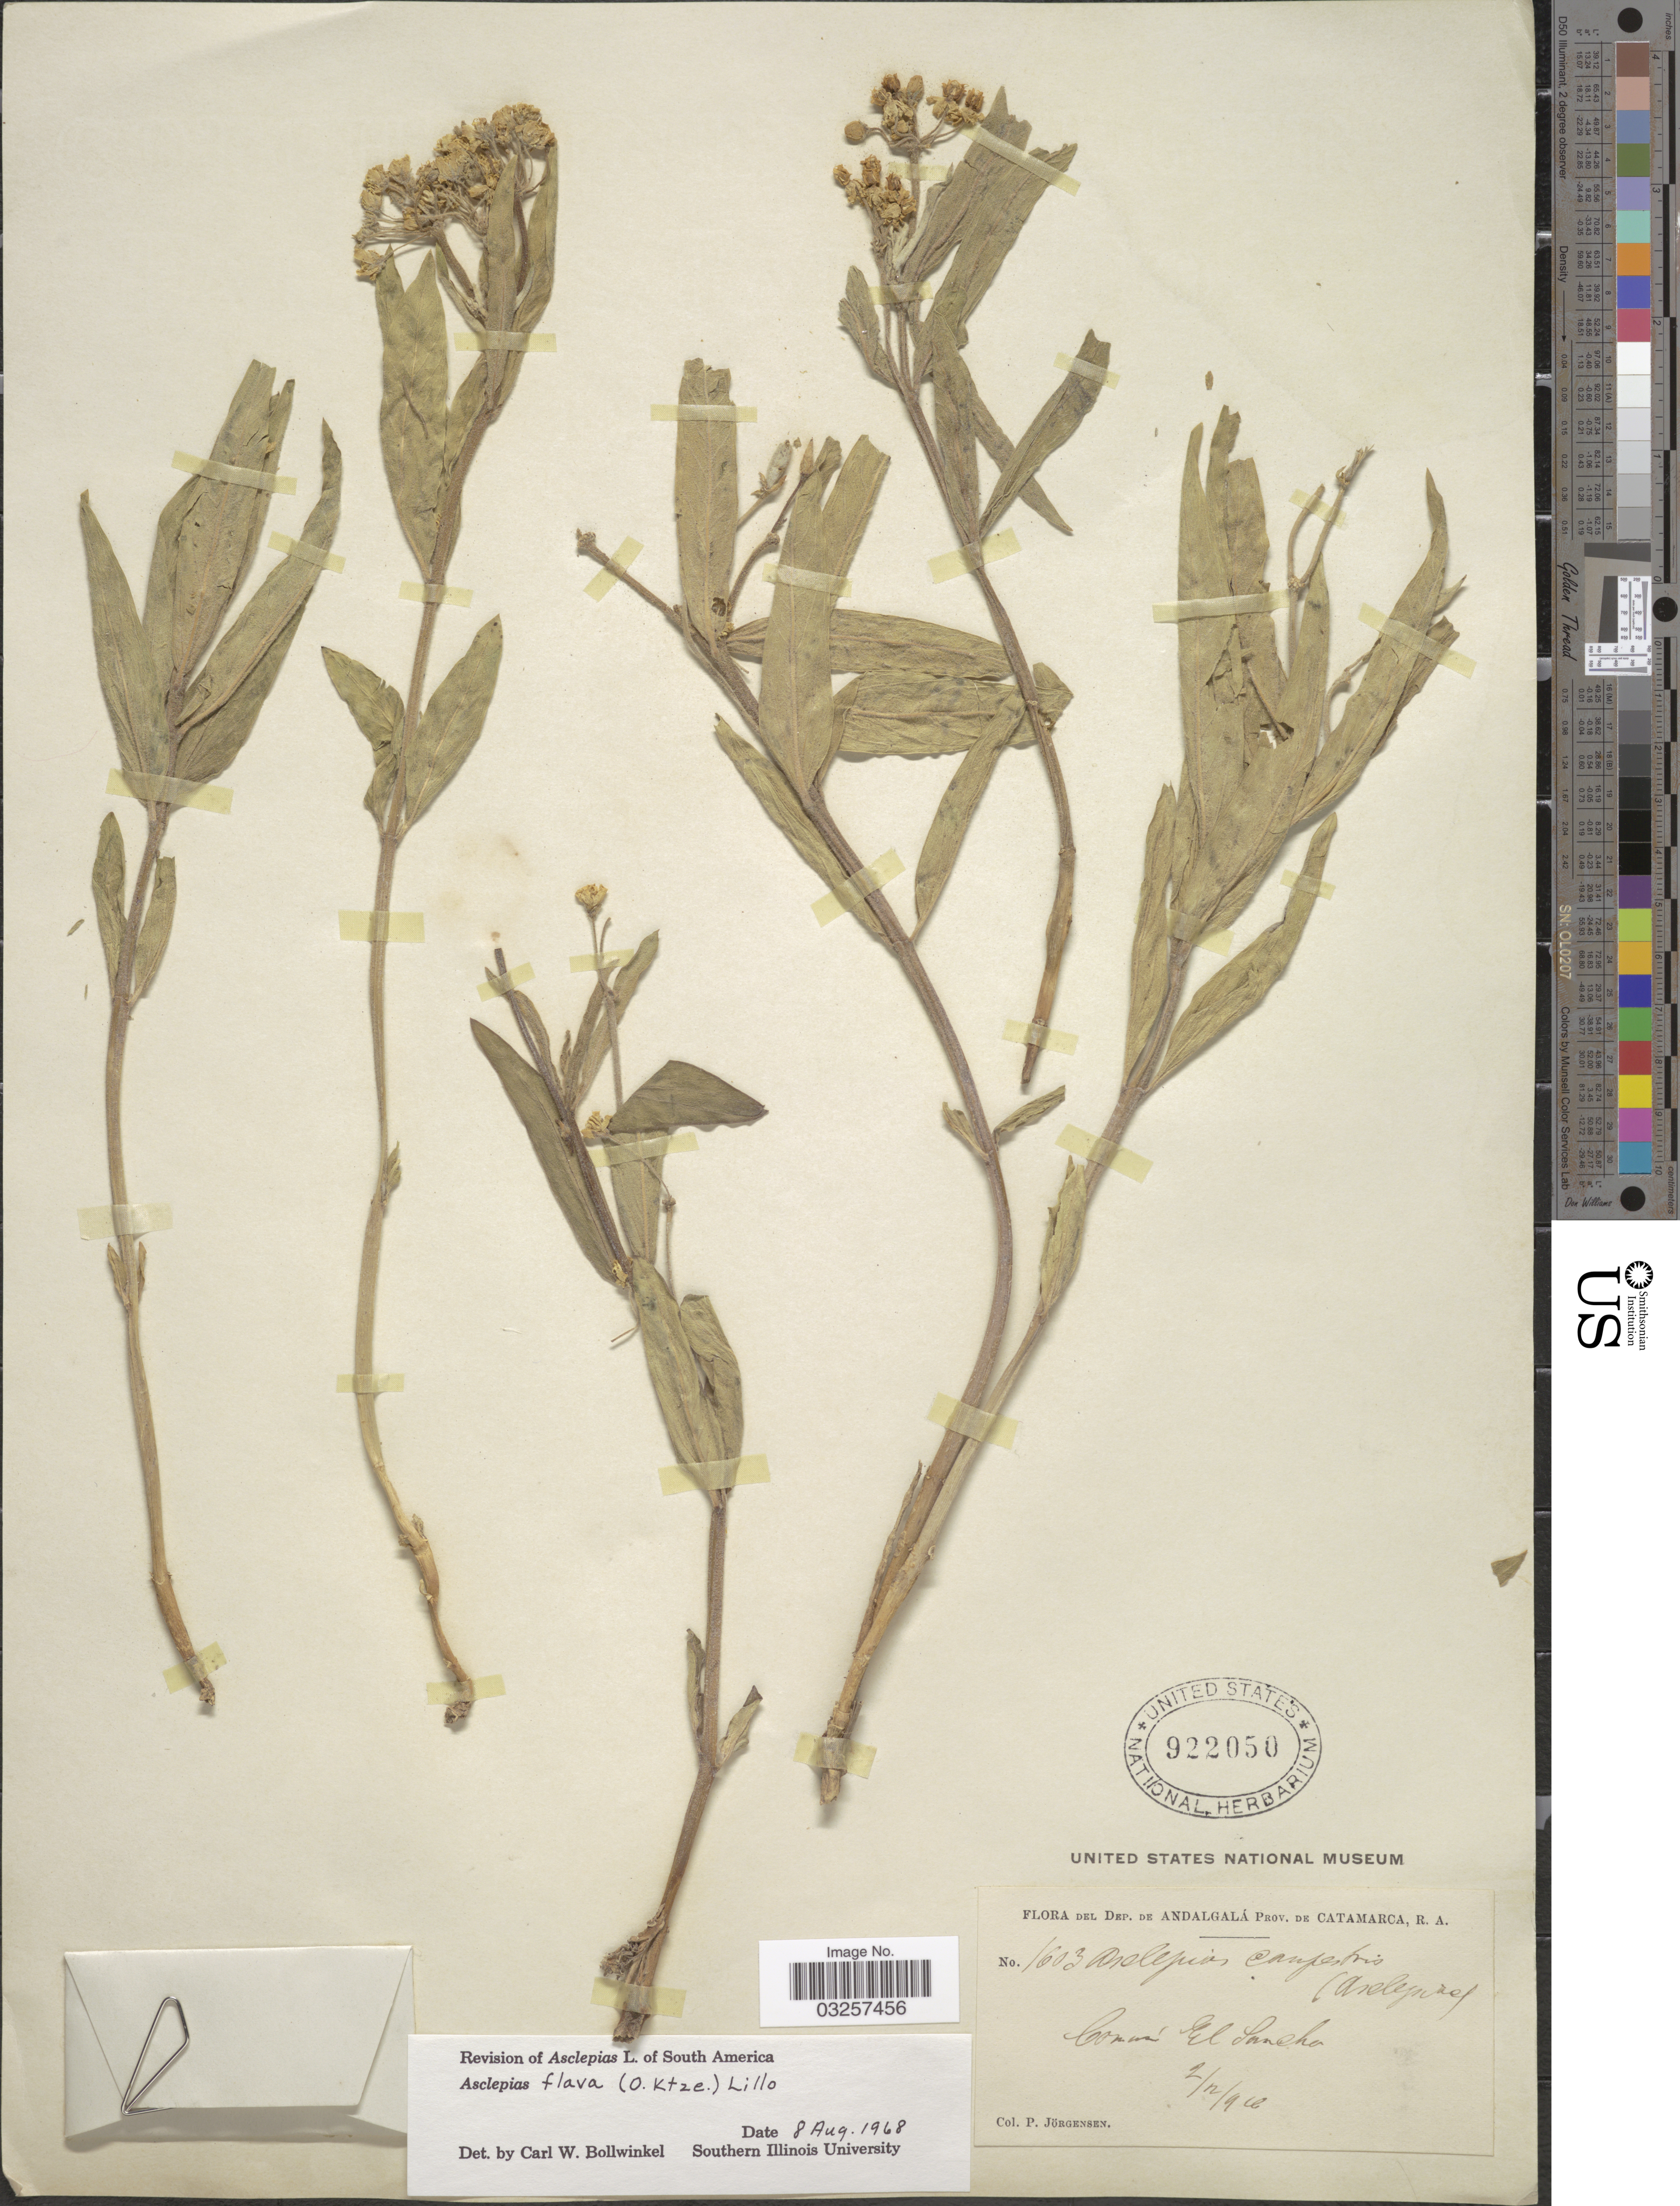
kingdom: Plantae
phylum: Tracheophyta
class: Magnoliopsida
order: Gentianales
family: Apocynaceae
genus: Asclepias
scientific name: Asclepias flava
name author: N.E. Br.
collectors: P. Jörgensen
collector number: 1603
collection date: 1916-12-02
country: Argentina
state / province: Catamarca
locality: Dep. de Andalgalá Prov. de Catamarca. Común El Suncho.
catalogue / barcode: US 922050